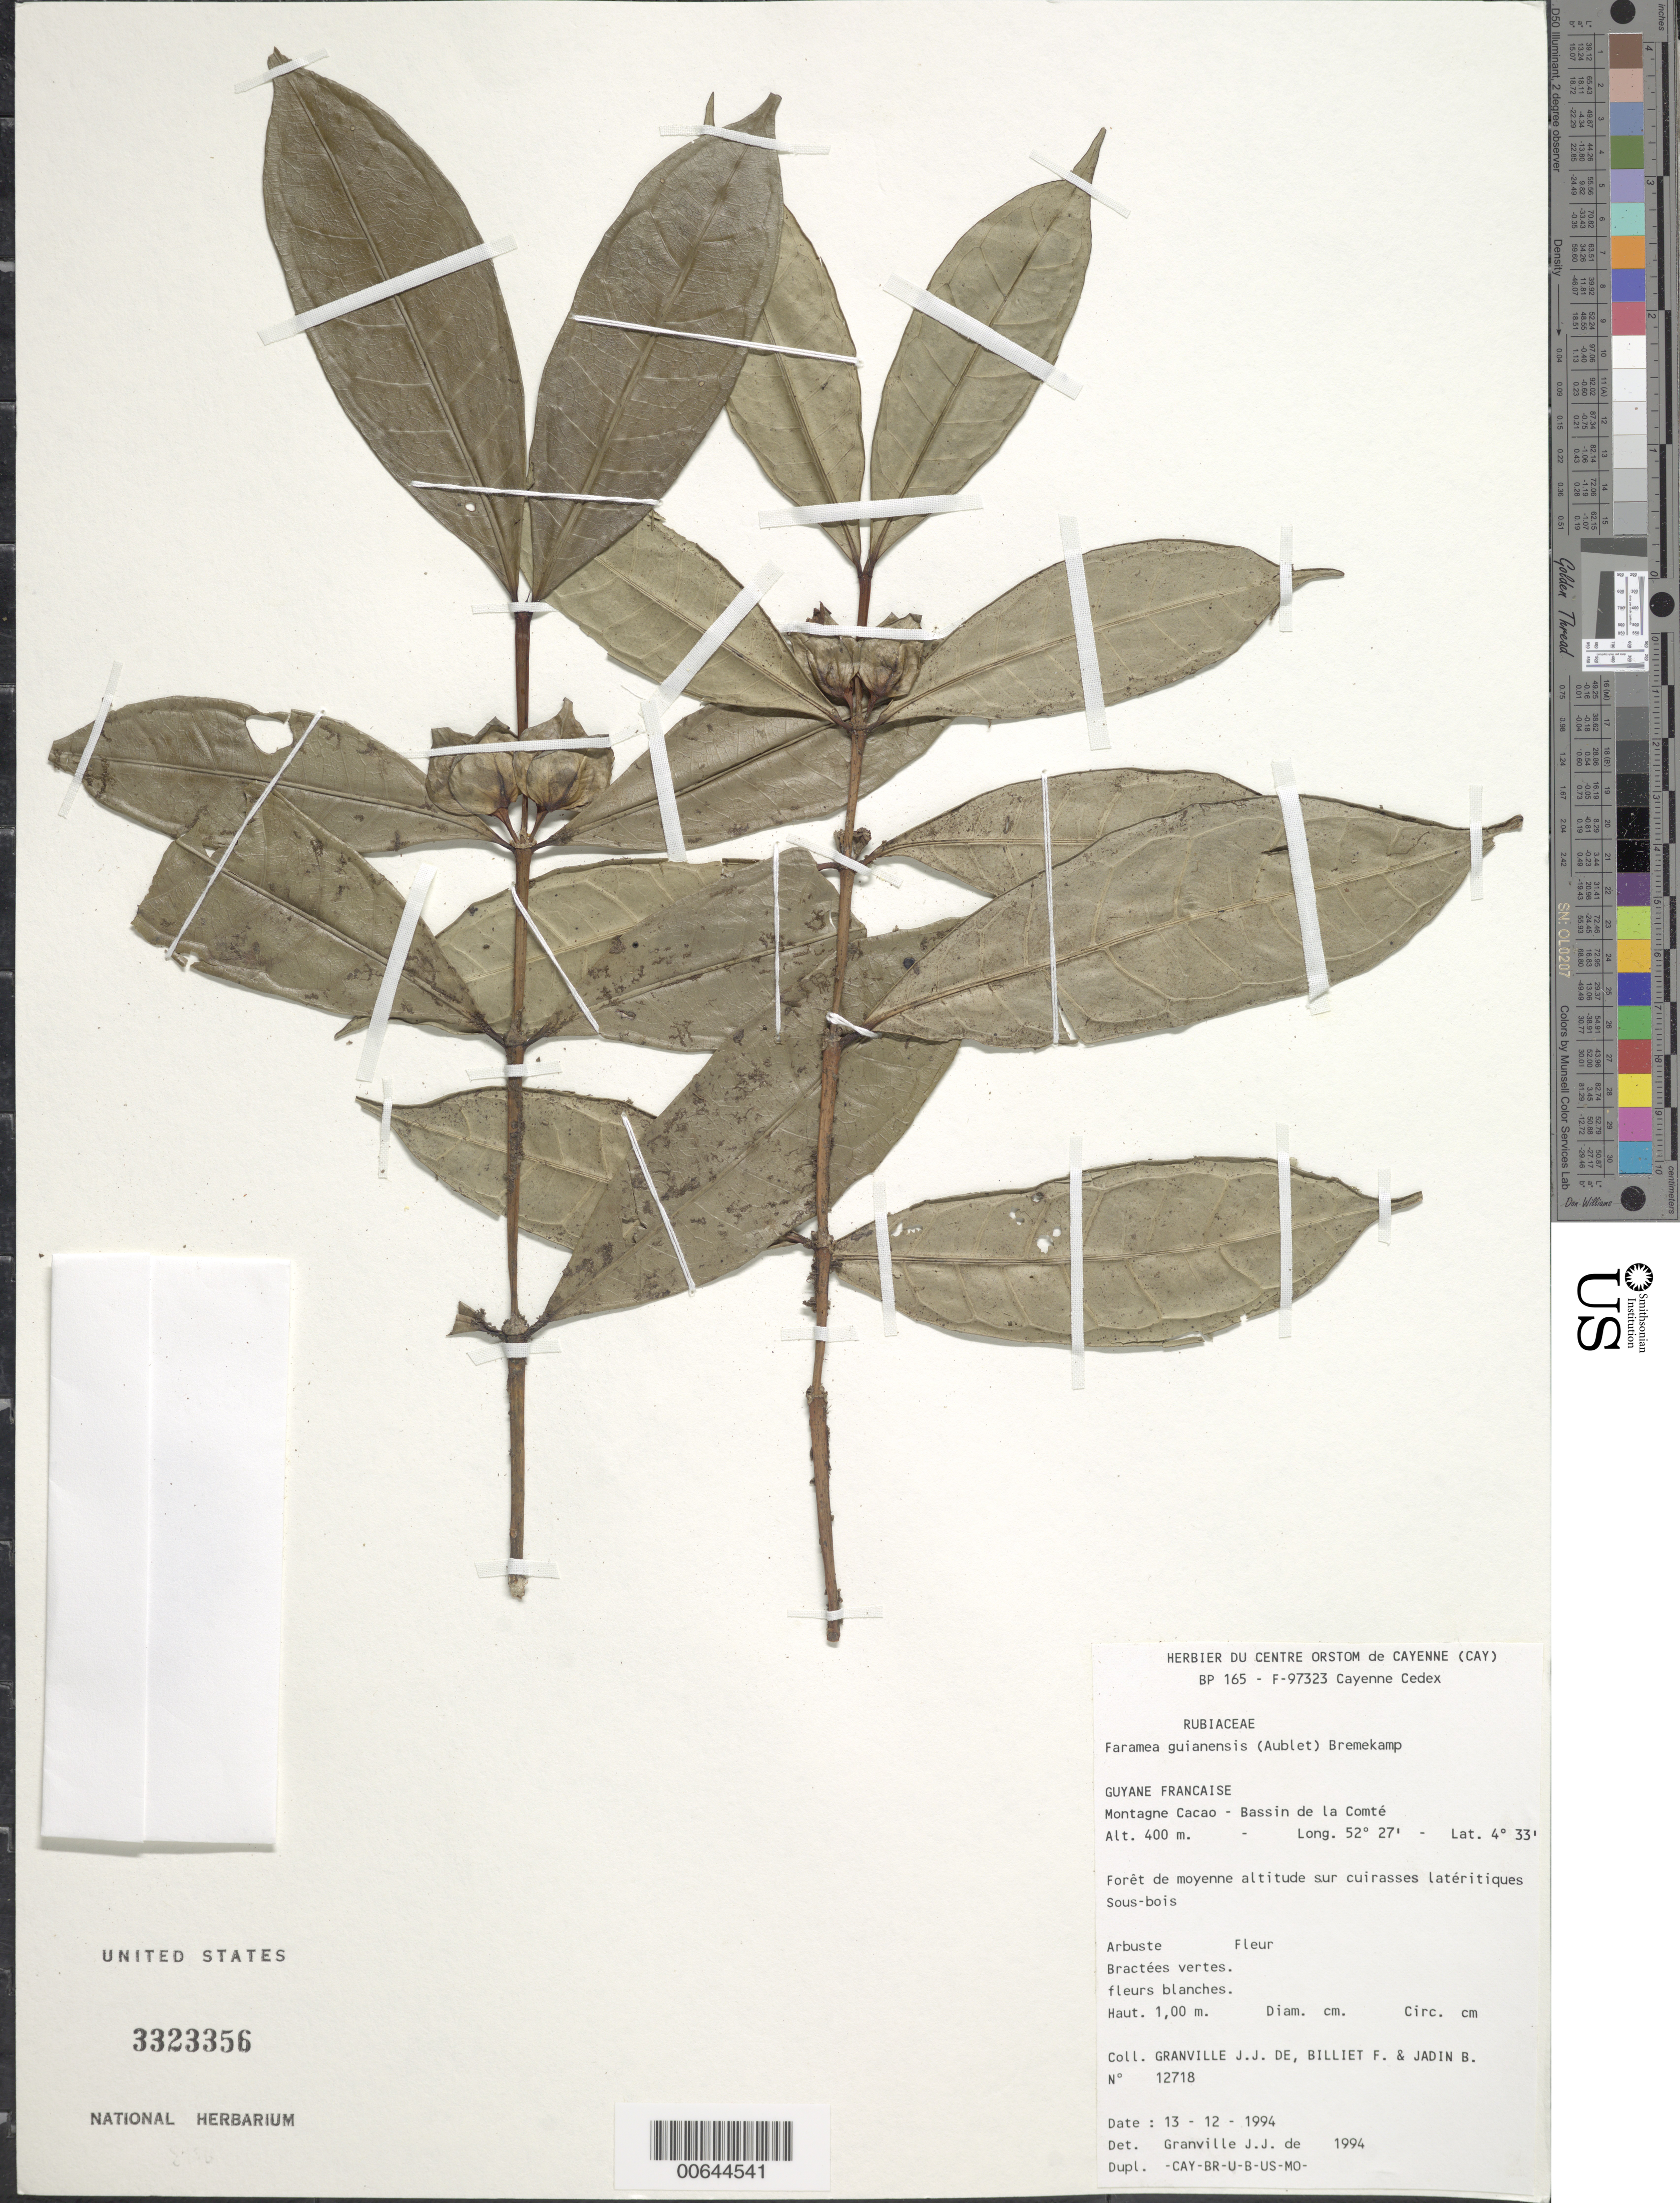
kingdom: Plantae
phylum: Tracheophyta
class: Magnoliopsida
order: Gentianales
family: Rubiaceae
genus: Faramea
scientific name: Faramea guianensis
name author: (Aubl.) Bremek.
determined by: Granville, J. J. de, (CAY), Institut de Recherche pour le Developpement (IRD) (FRENCH GUIANA)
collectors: J.-J. de Granville, F. Billiet & B. Jadin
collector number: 12718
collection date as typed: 13-Dec-94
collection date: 1994-12-13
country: French Guiana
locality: Montagne Cacao, Bassin de la Comté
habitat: Forêt moyenne altitude dur cuirasses lateriques; sous-bois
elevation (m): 400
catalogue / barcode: US 3323356